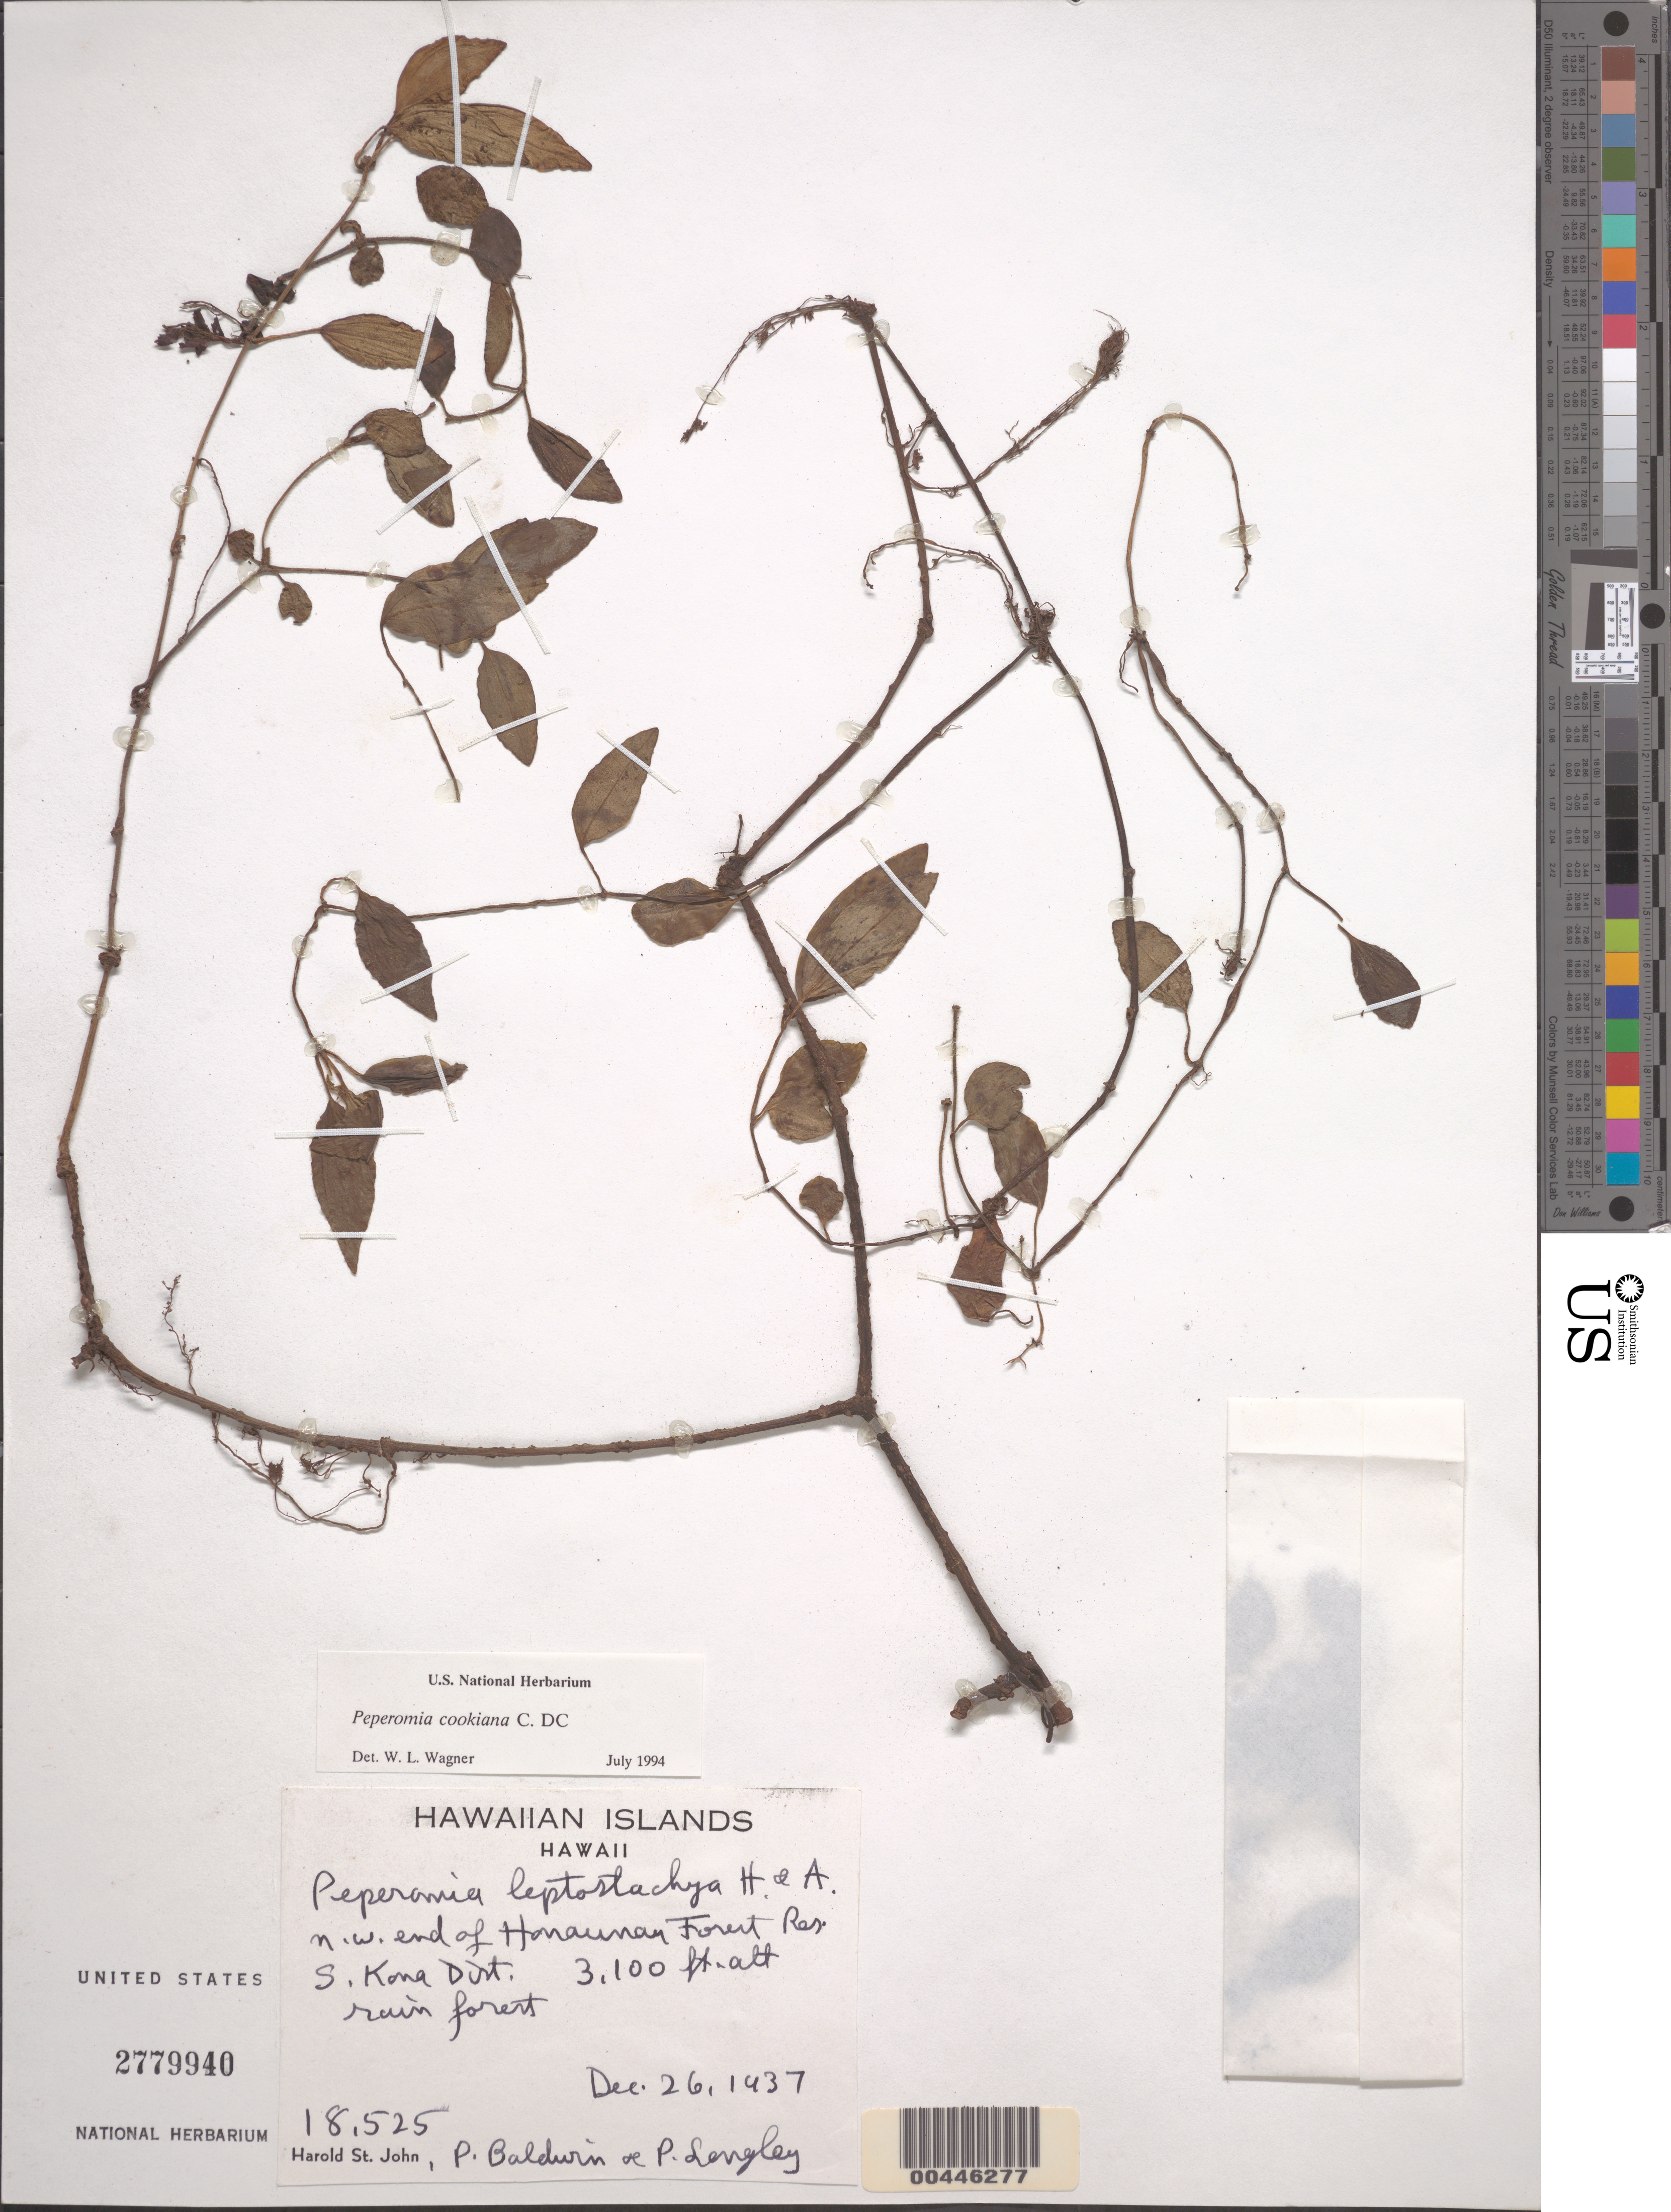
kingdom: Plantae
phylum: Tracheophyta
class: Magnoliopsida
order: Piperales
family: Piperaceae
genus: Peperomia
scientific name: Peperomia cookiana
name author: C. DC.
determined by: Wagner, W. L., (BOT), Smithsonian Institution - National Museum of Natural History (UNITED STATES)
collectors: H. St. John, P. Baldwin & P. Langley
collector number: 18525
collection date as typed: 26 Dec 1937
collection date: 1937-12-26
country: United States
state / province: Hawaii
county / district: Hawaii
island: Hawaii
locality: NW end of Hanaunau For Res, S Kona Dist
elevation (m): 945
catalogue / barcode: US 2779940